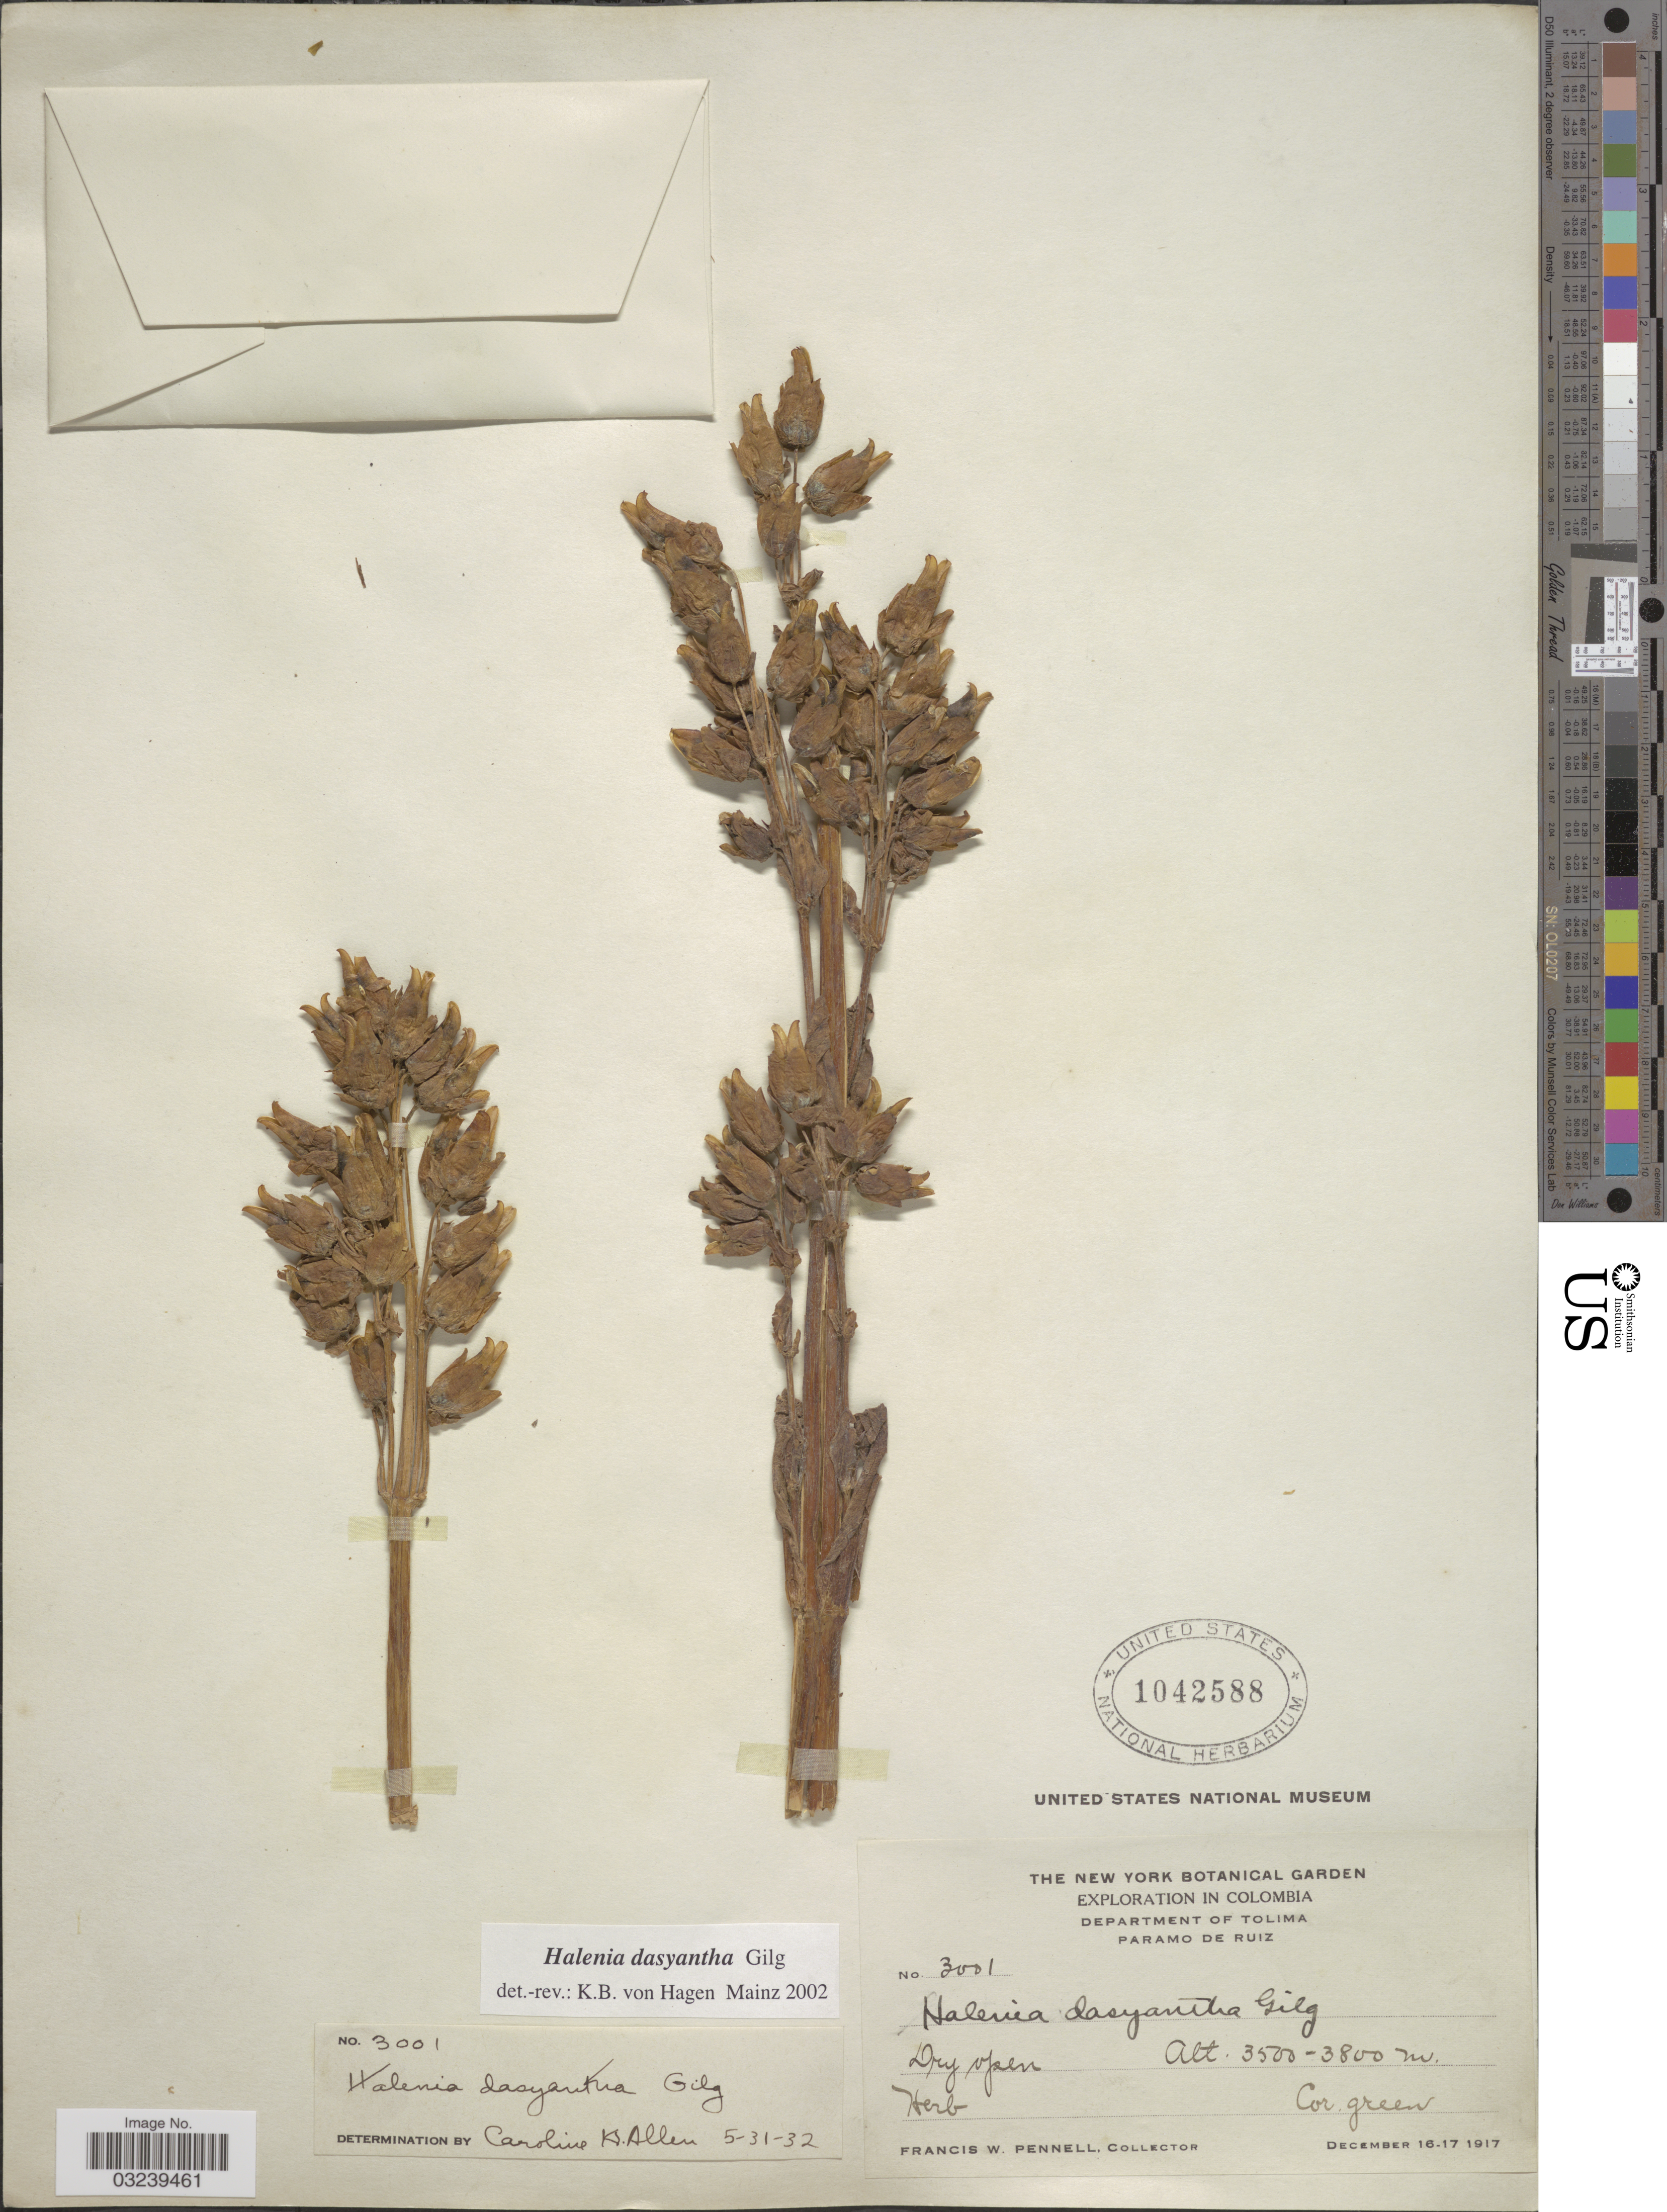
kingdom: Plantae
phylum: Tracheophyta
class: Magnoliopsida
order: Gentianales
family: Gentianaceae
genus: Halenia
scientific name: Halenia dasyantha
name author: Gilg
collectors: F. W. Pennell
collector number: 3001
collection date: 1917-12-16/1917-12-17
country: Colombia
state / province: Tolima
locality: Department of Tolima, Paramo de Ruiz.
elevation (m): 3500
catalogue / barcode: US 1042588